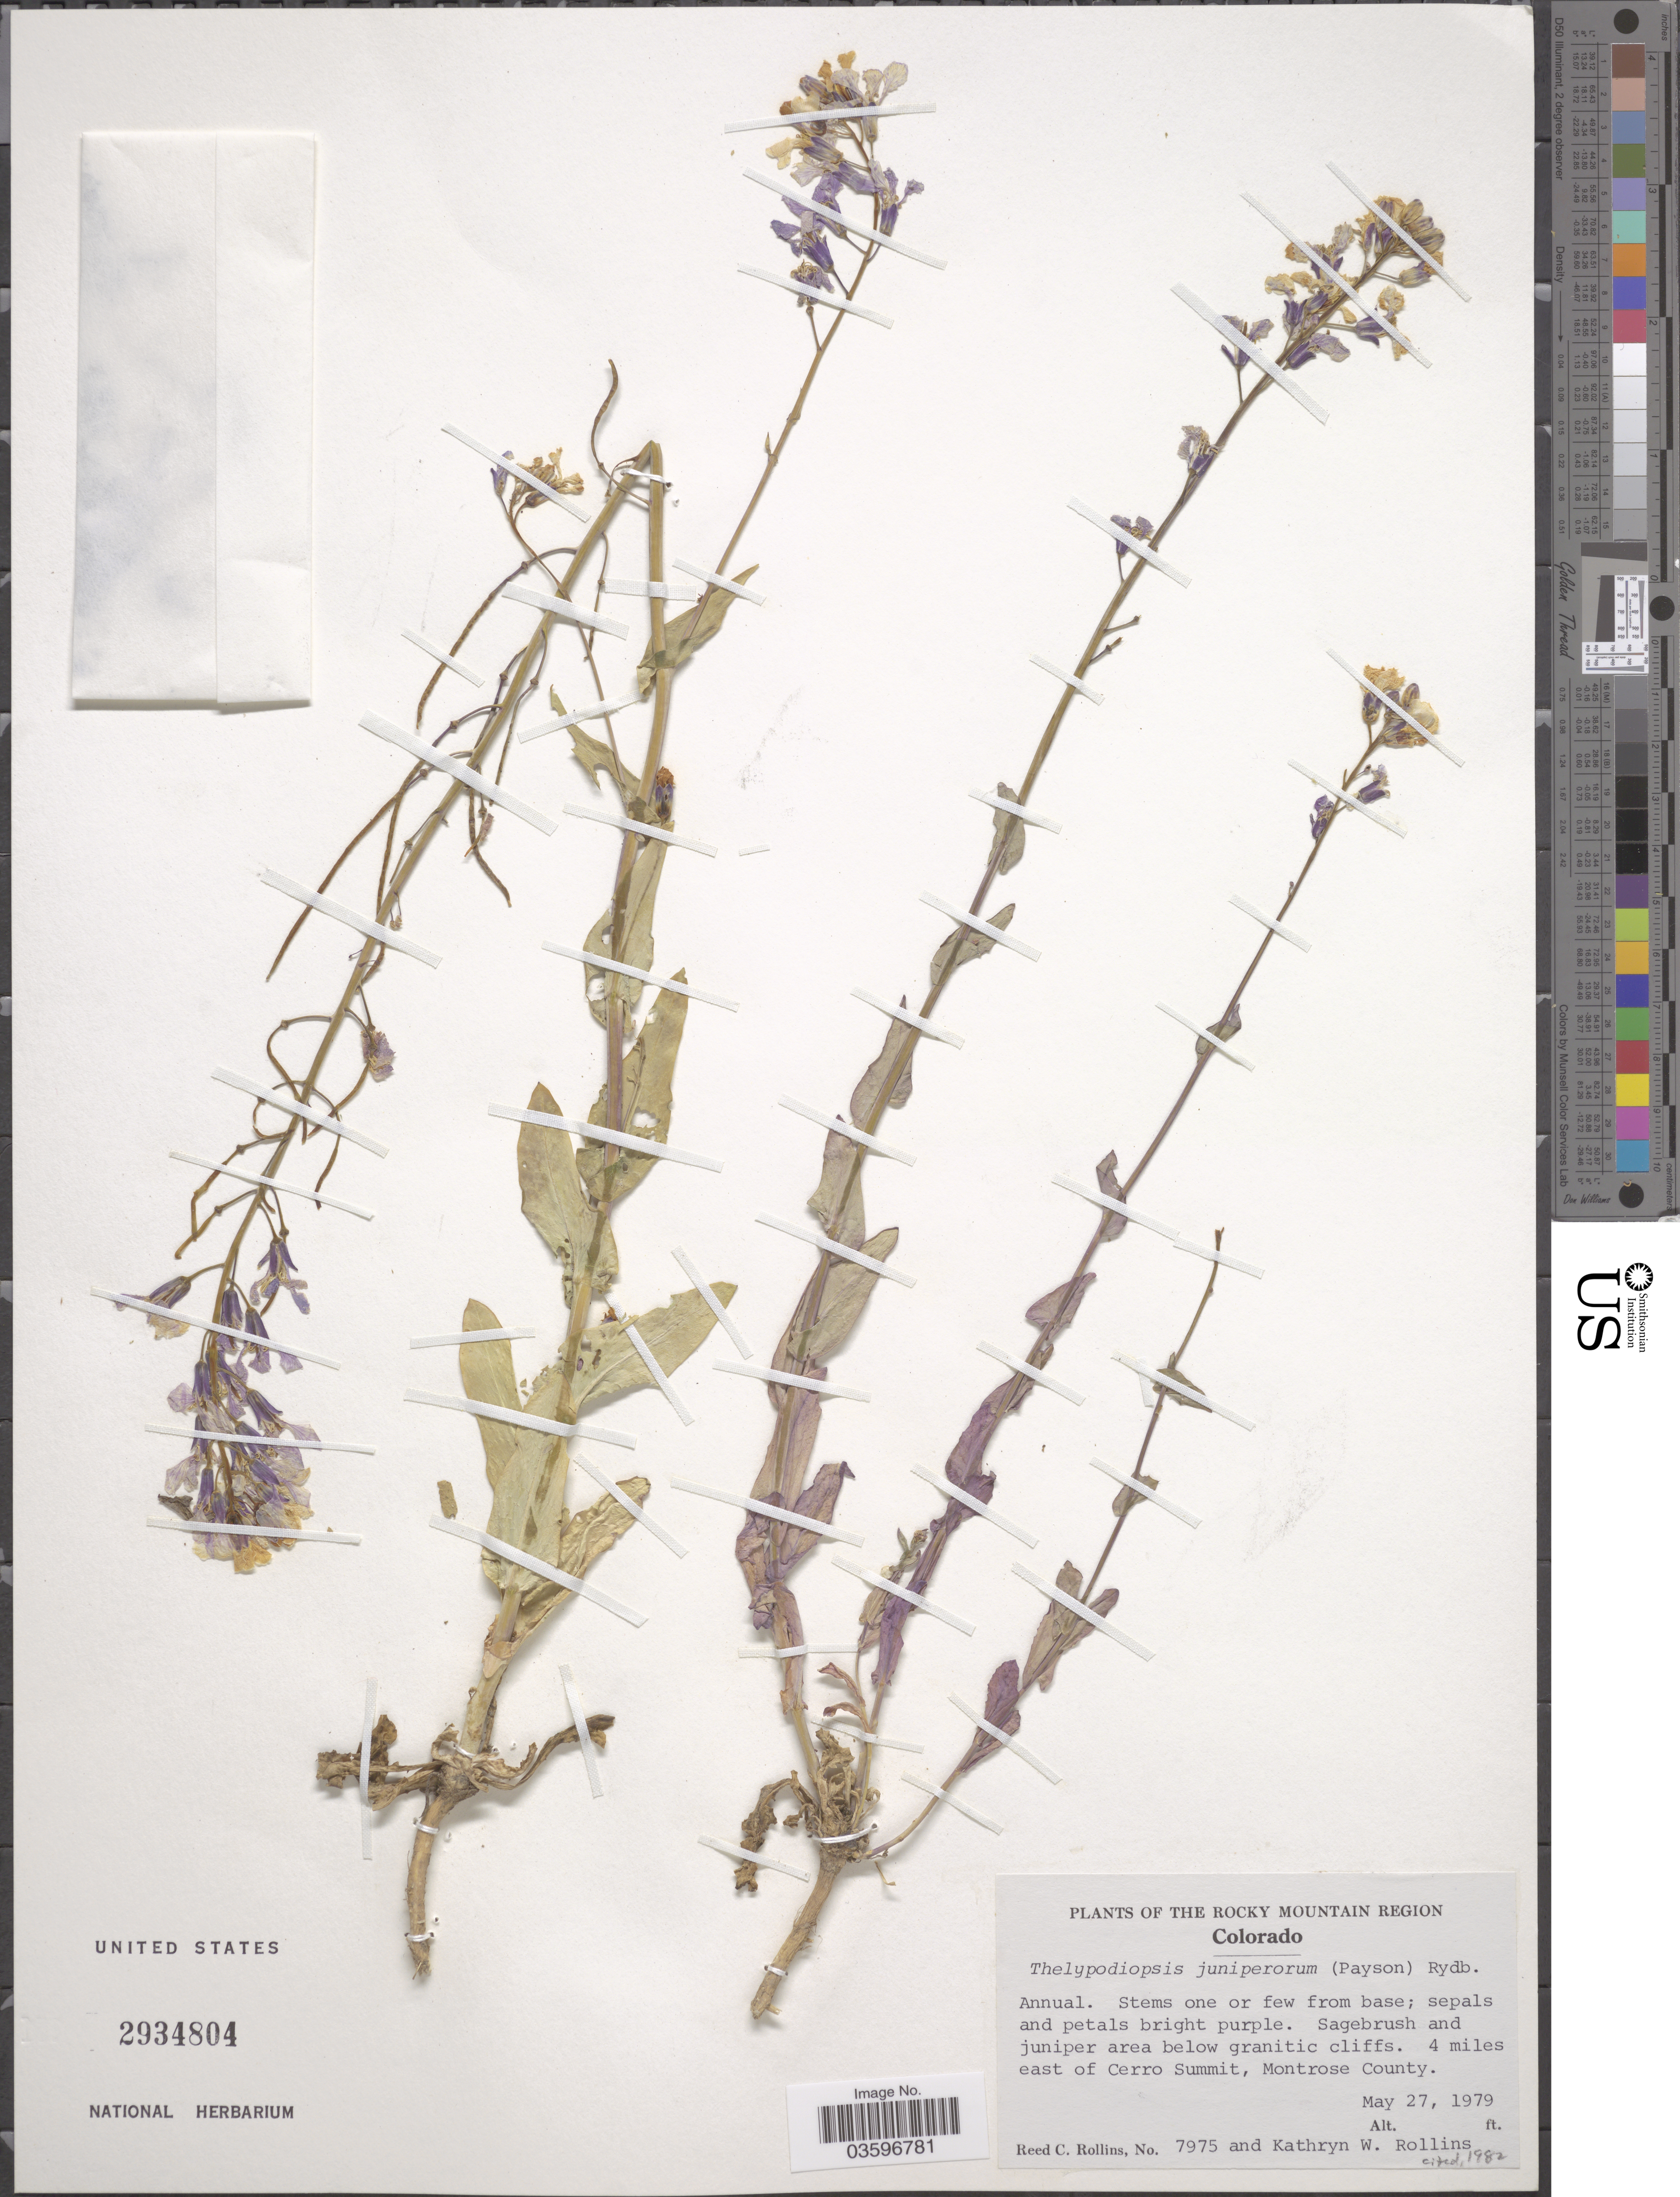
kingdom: Plantae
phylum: Tracheophyta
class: Magnoliopsida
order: Brassicales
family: Brassicaceae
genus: Thelypodiopsis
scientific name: Thelypodiopsis juniperorum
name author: (Payson) Rydb.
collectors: R. C. Rollins & K. W. Rollins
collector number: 7975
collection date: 1979-05-27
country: United States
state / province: Colorado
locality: The Rocky Mountain Region. 4 miles east of Cerro Summit, Montrose County.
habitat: sagebrush and juniper area below granitic cliffs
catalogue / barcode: US 2934804